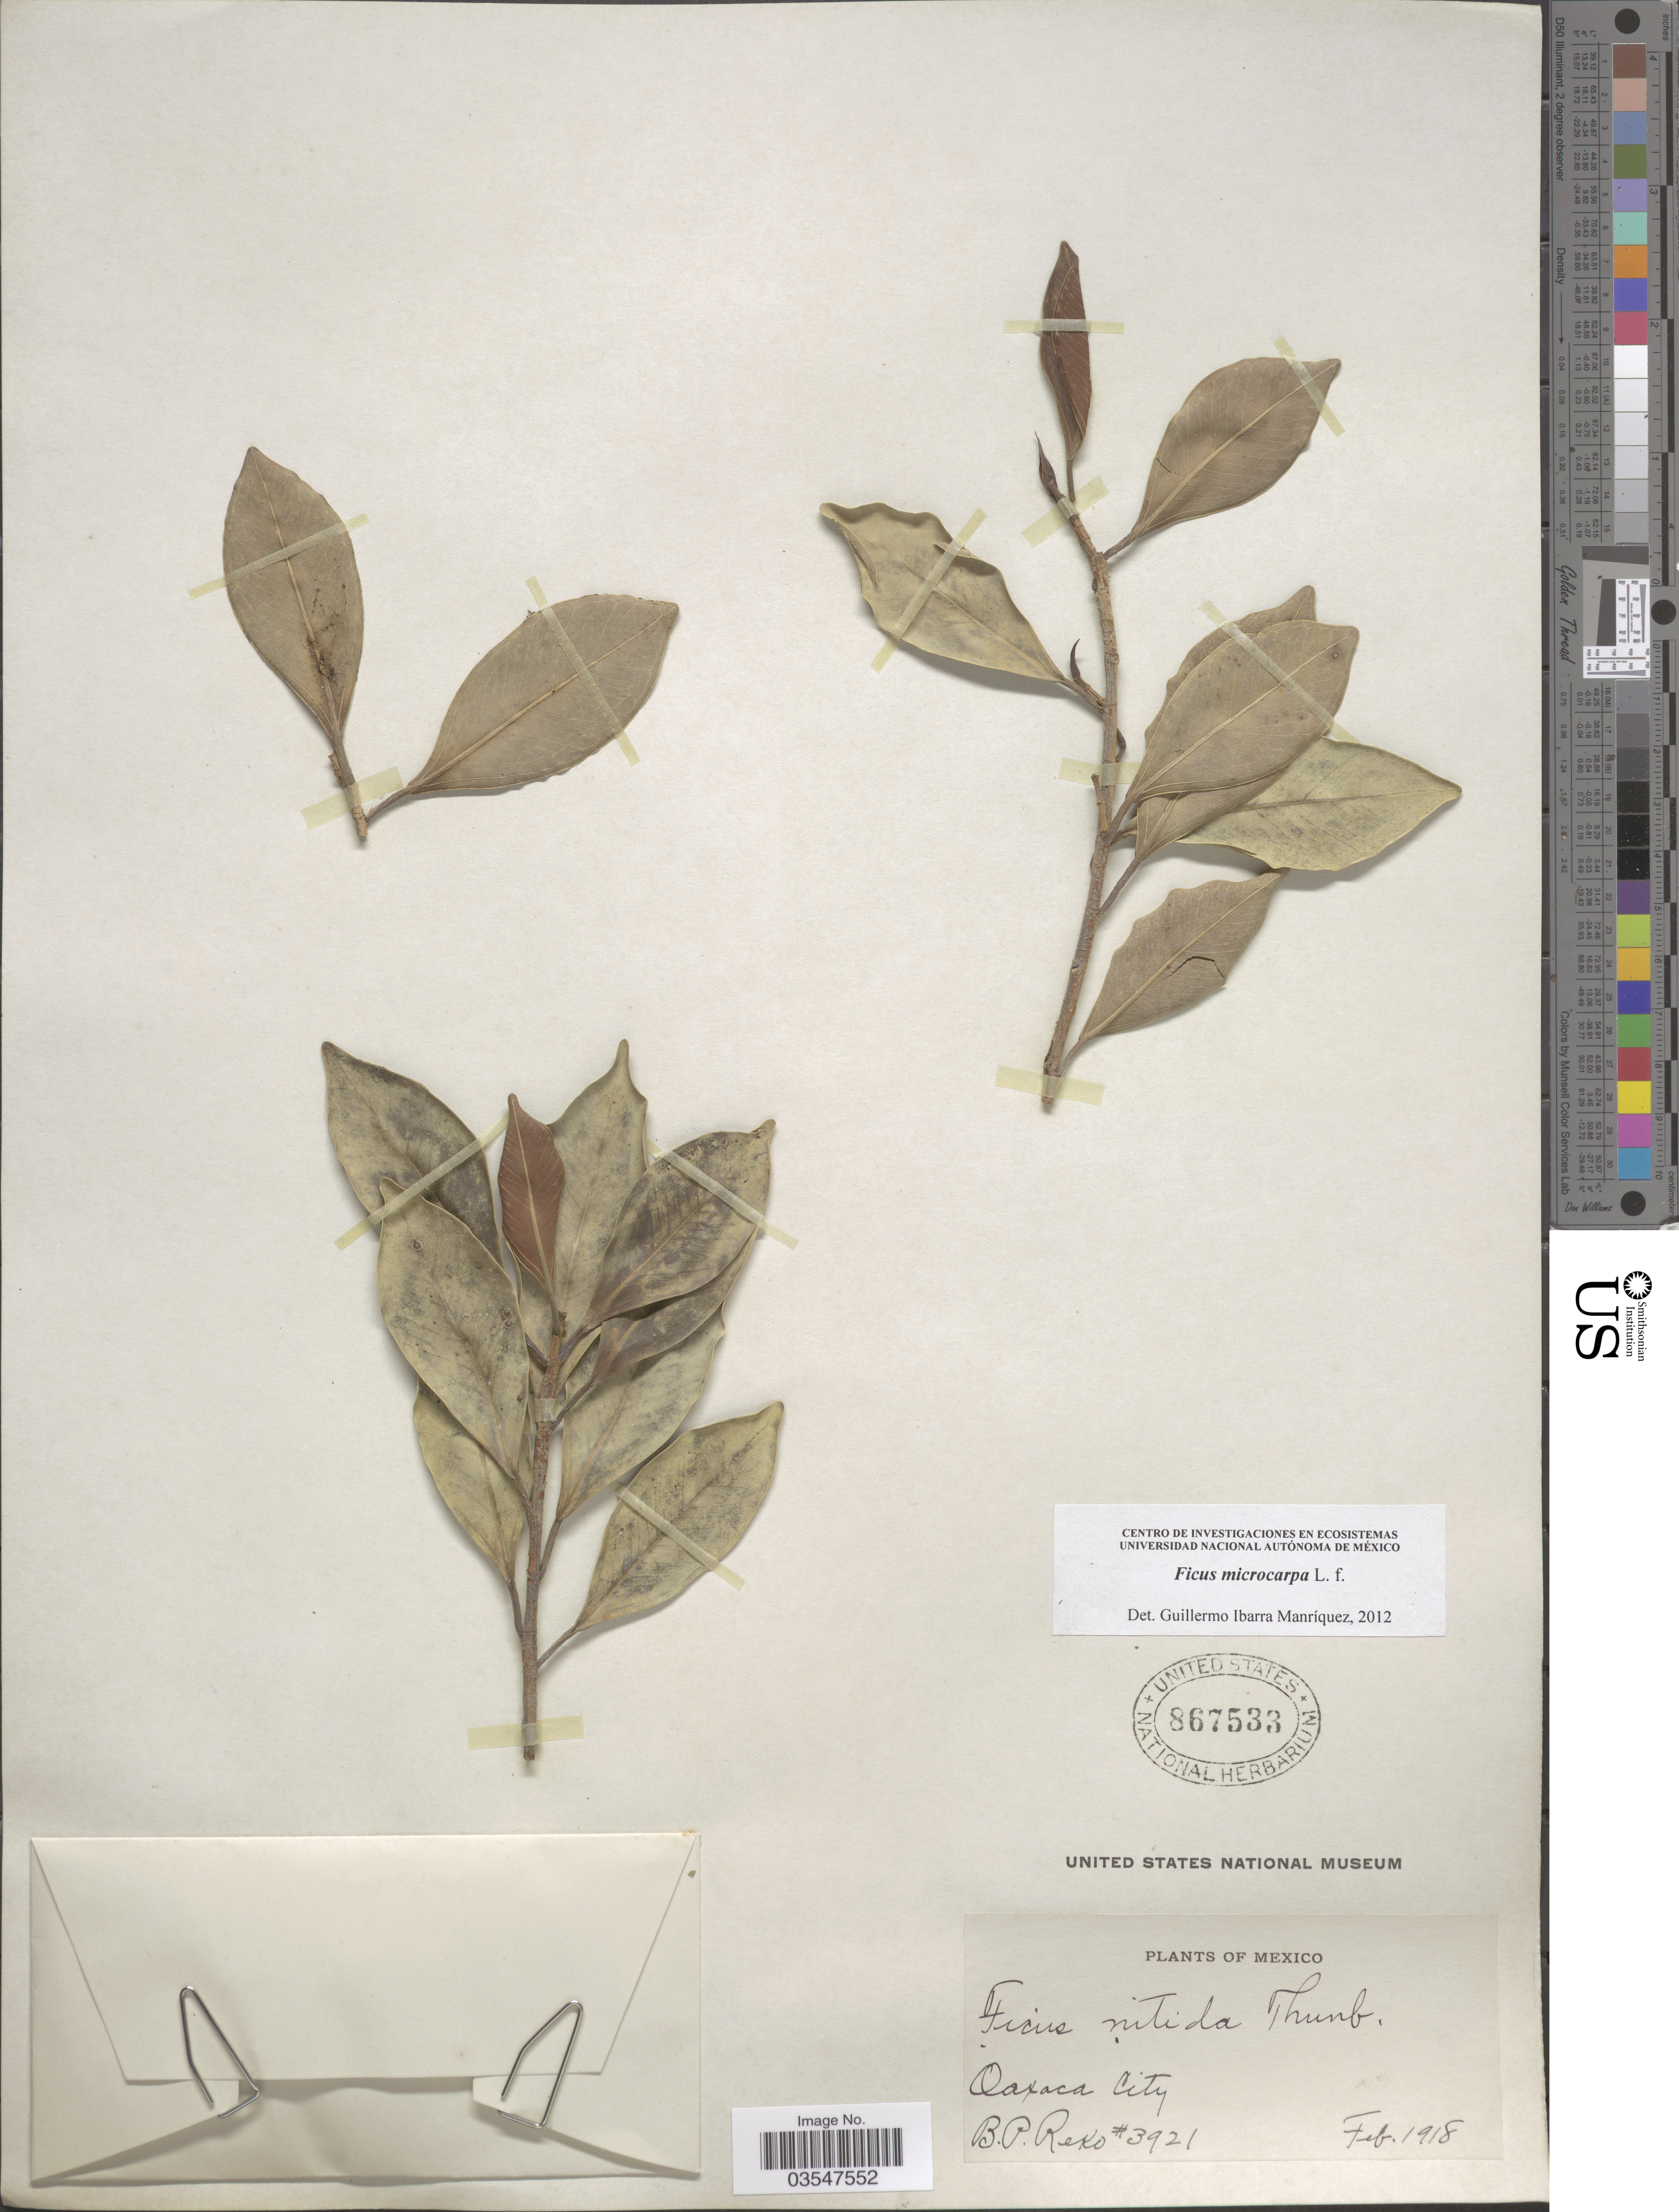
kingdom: Plantae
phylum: Tracheophyta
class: Magnoliopsida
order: Rosales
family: Moraceae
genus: Ficus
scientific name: Ficus microcarpa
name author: L. f.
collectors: B. P. Reko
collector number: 3921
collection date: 1918-02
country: Mexico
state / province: Oaxaca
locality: Oaxaca City.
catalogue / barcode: US 867533